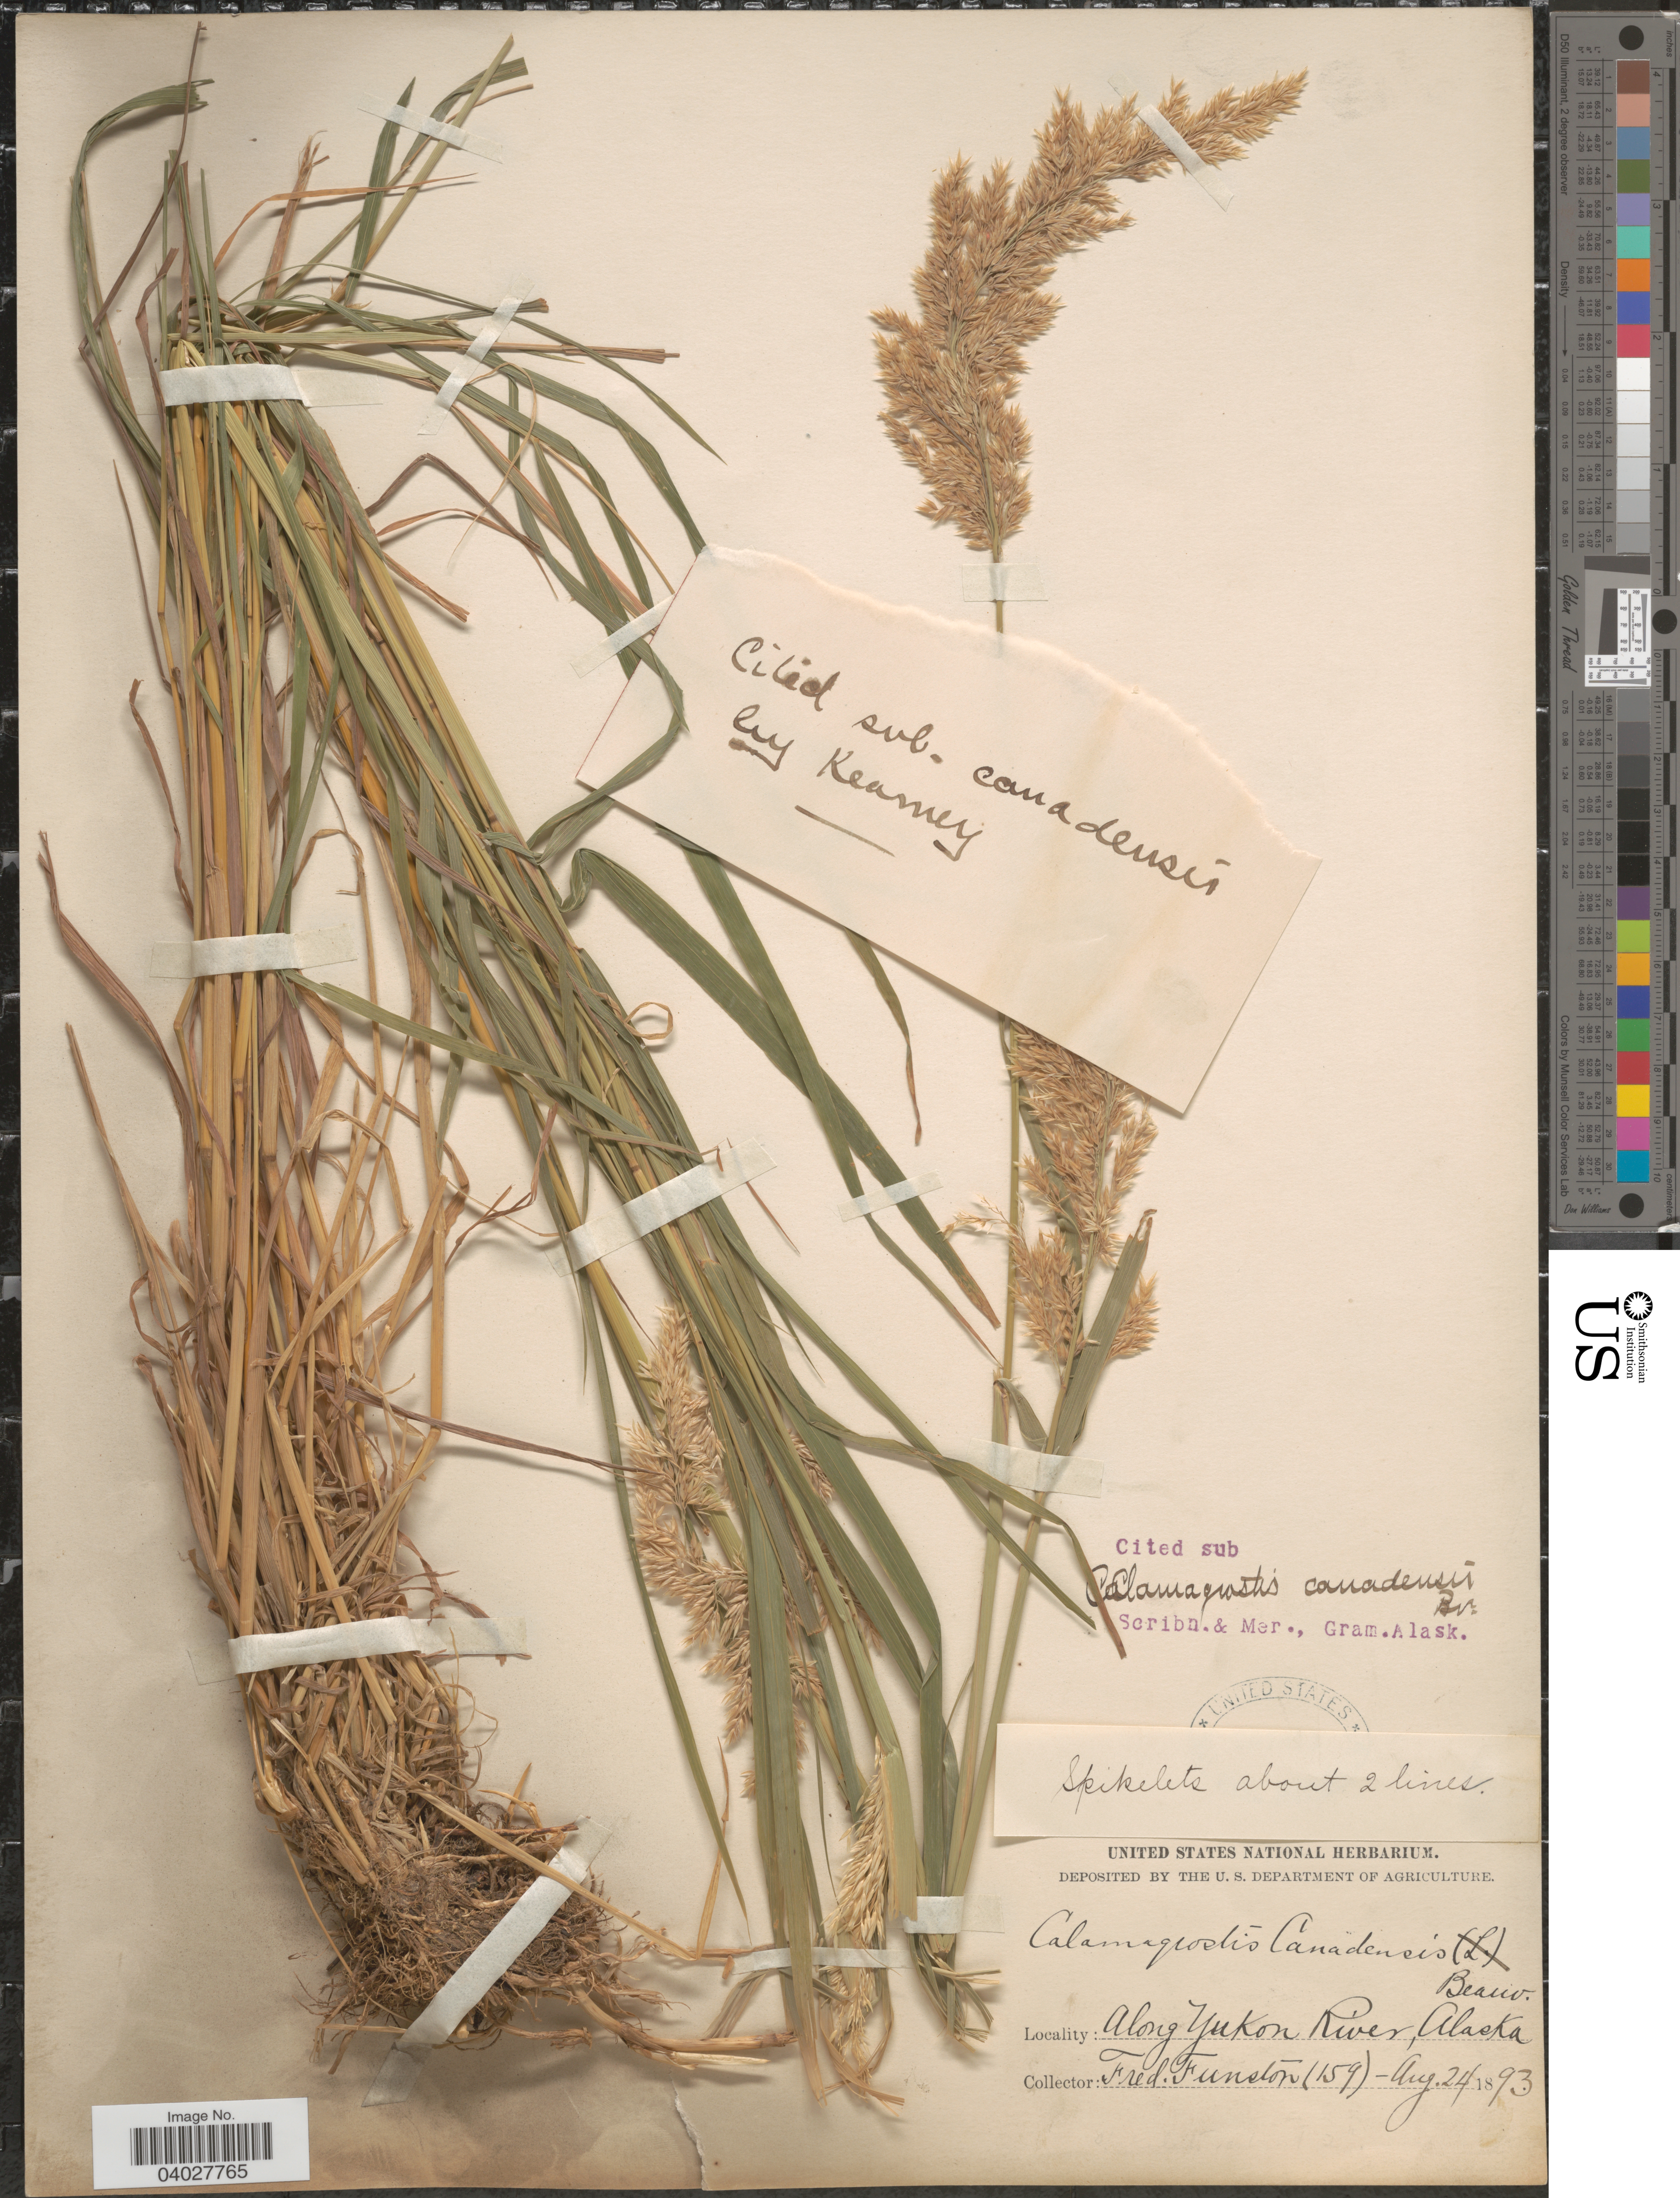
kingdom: Plantae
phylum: Tracheophyta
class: Liliopsida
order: Poales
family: Poaceae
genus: Calamagrostis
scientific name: Calamagrostis canadensis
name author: (Michx.) P. Beauv.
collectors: F. Funston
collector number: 159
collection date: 1893-08-24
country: United States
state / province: Alaska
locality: Along Yukon River.